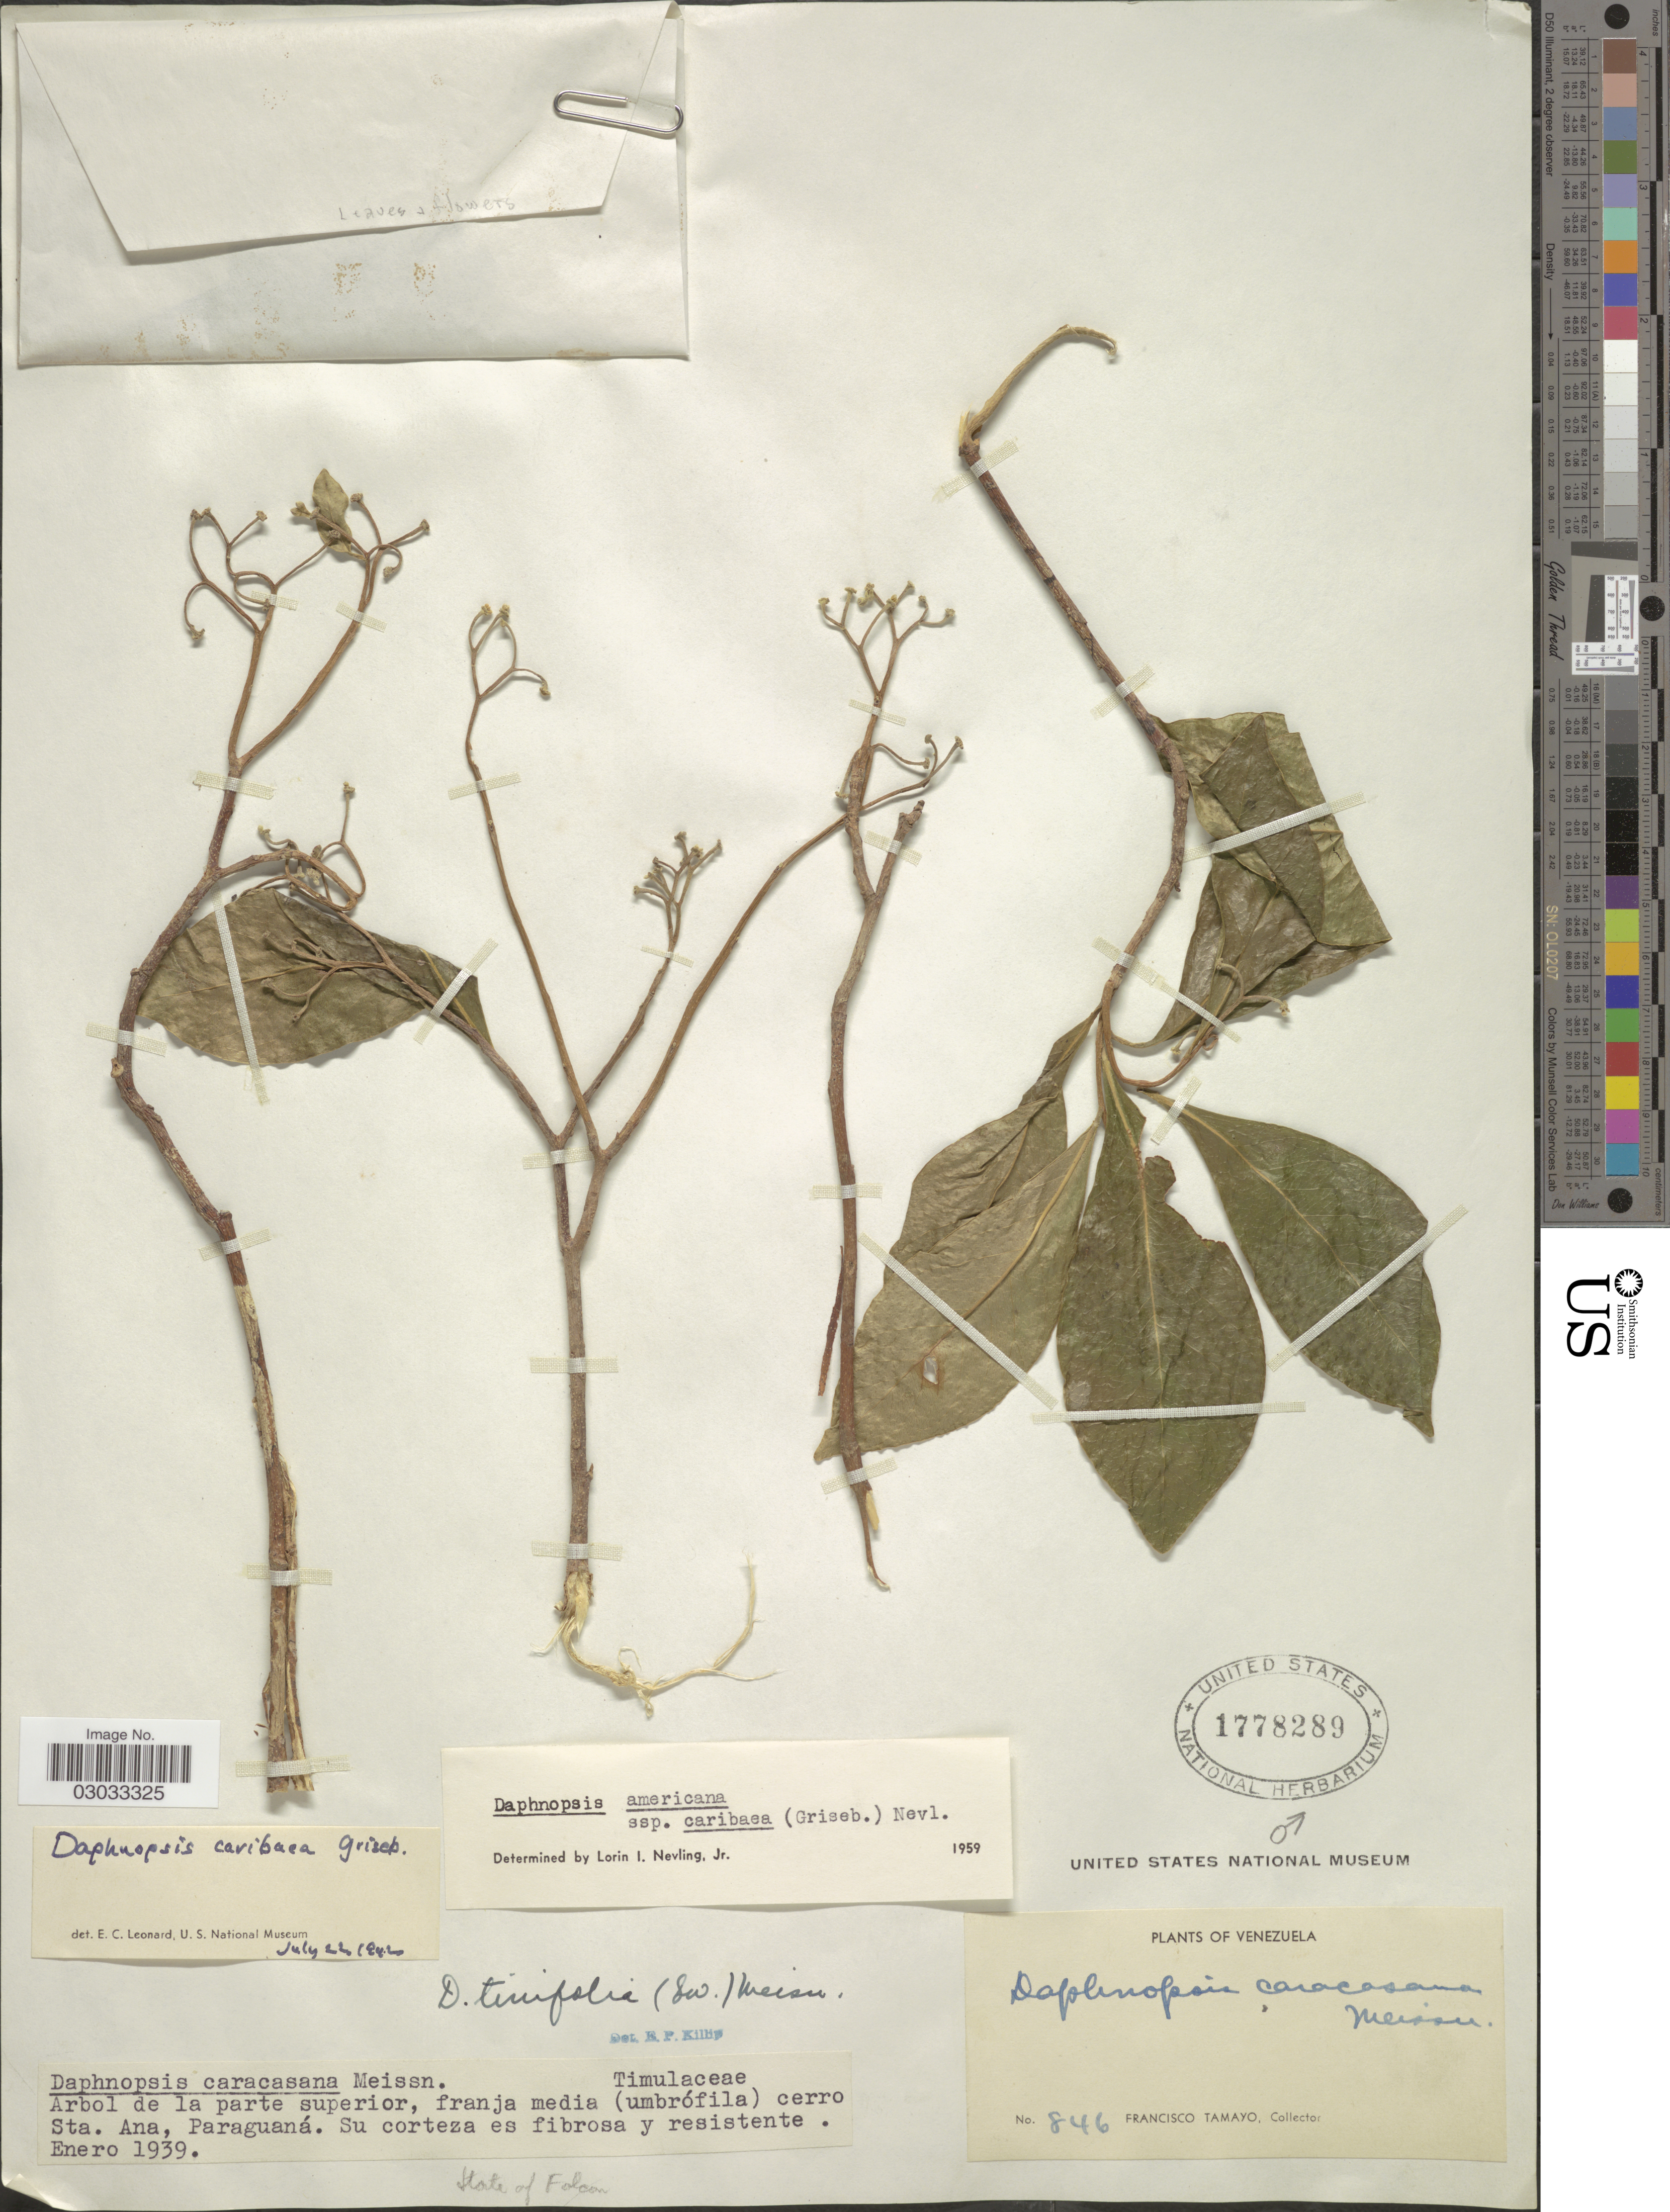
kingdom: Plantae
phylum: Tracheophyta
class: Magnoliopsida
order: Malvales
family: Thymelaeaceae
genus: Daphnopsis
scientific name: Daphnopsis americana subsp. caribaea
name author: (Griseb.) Nevling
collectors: F. Tamayo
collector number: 846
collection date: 1939-01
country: Venezuela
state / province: Falcón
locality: Arbol de la parte superior, franja media (umbrófila) cerro Sta. Ana, Paraguaná. State of Falcon.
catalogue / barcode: US 1778289